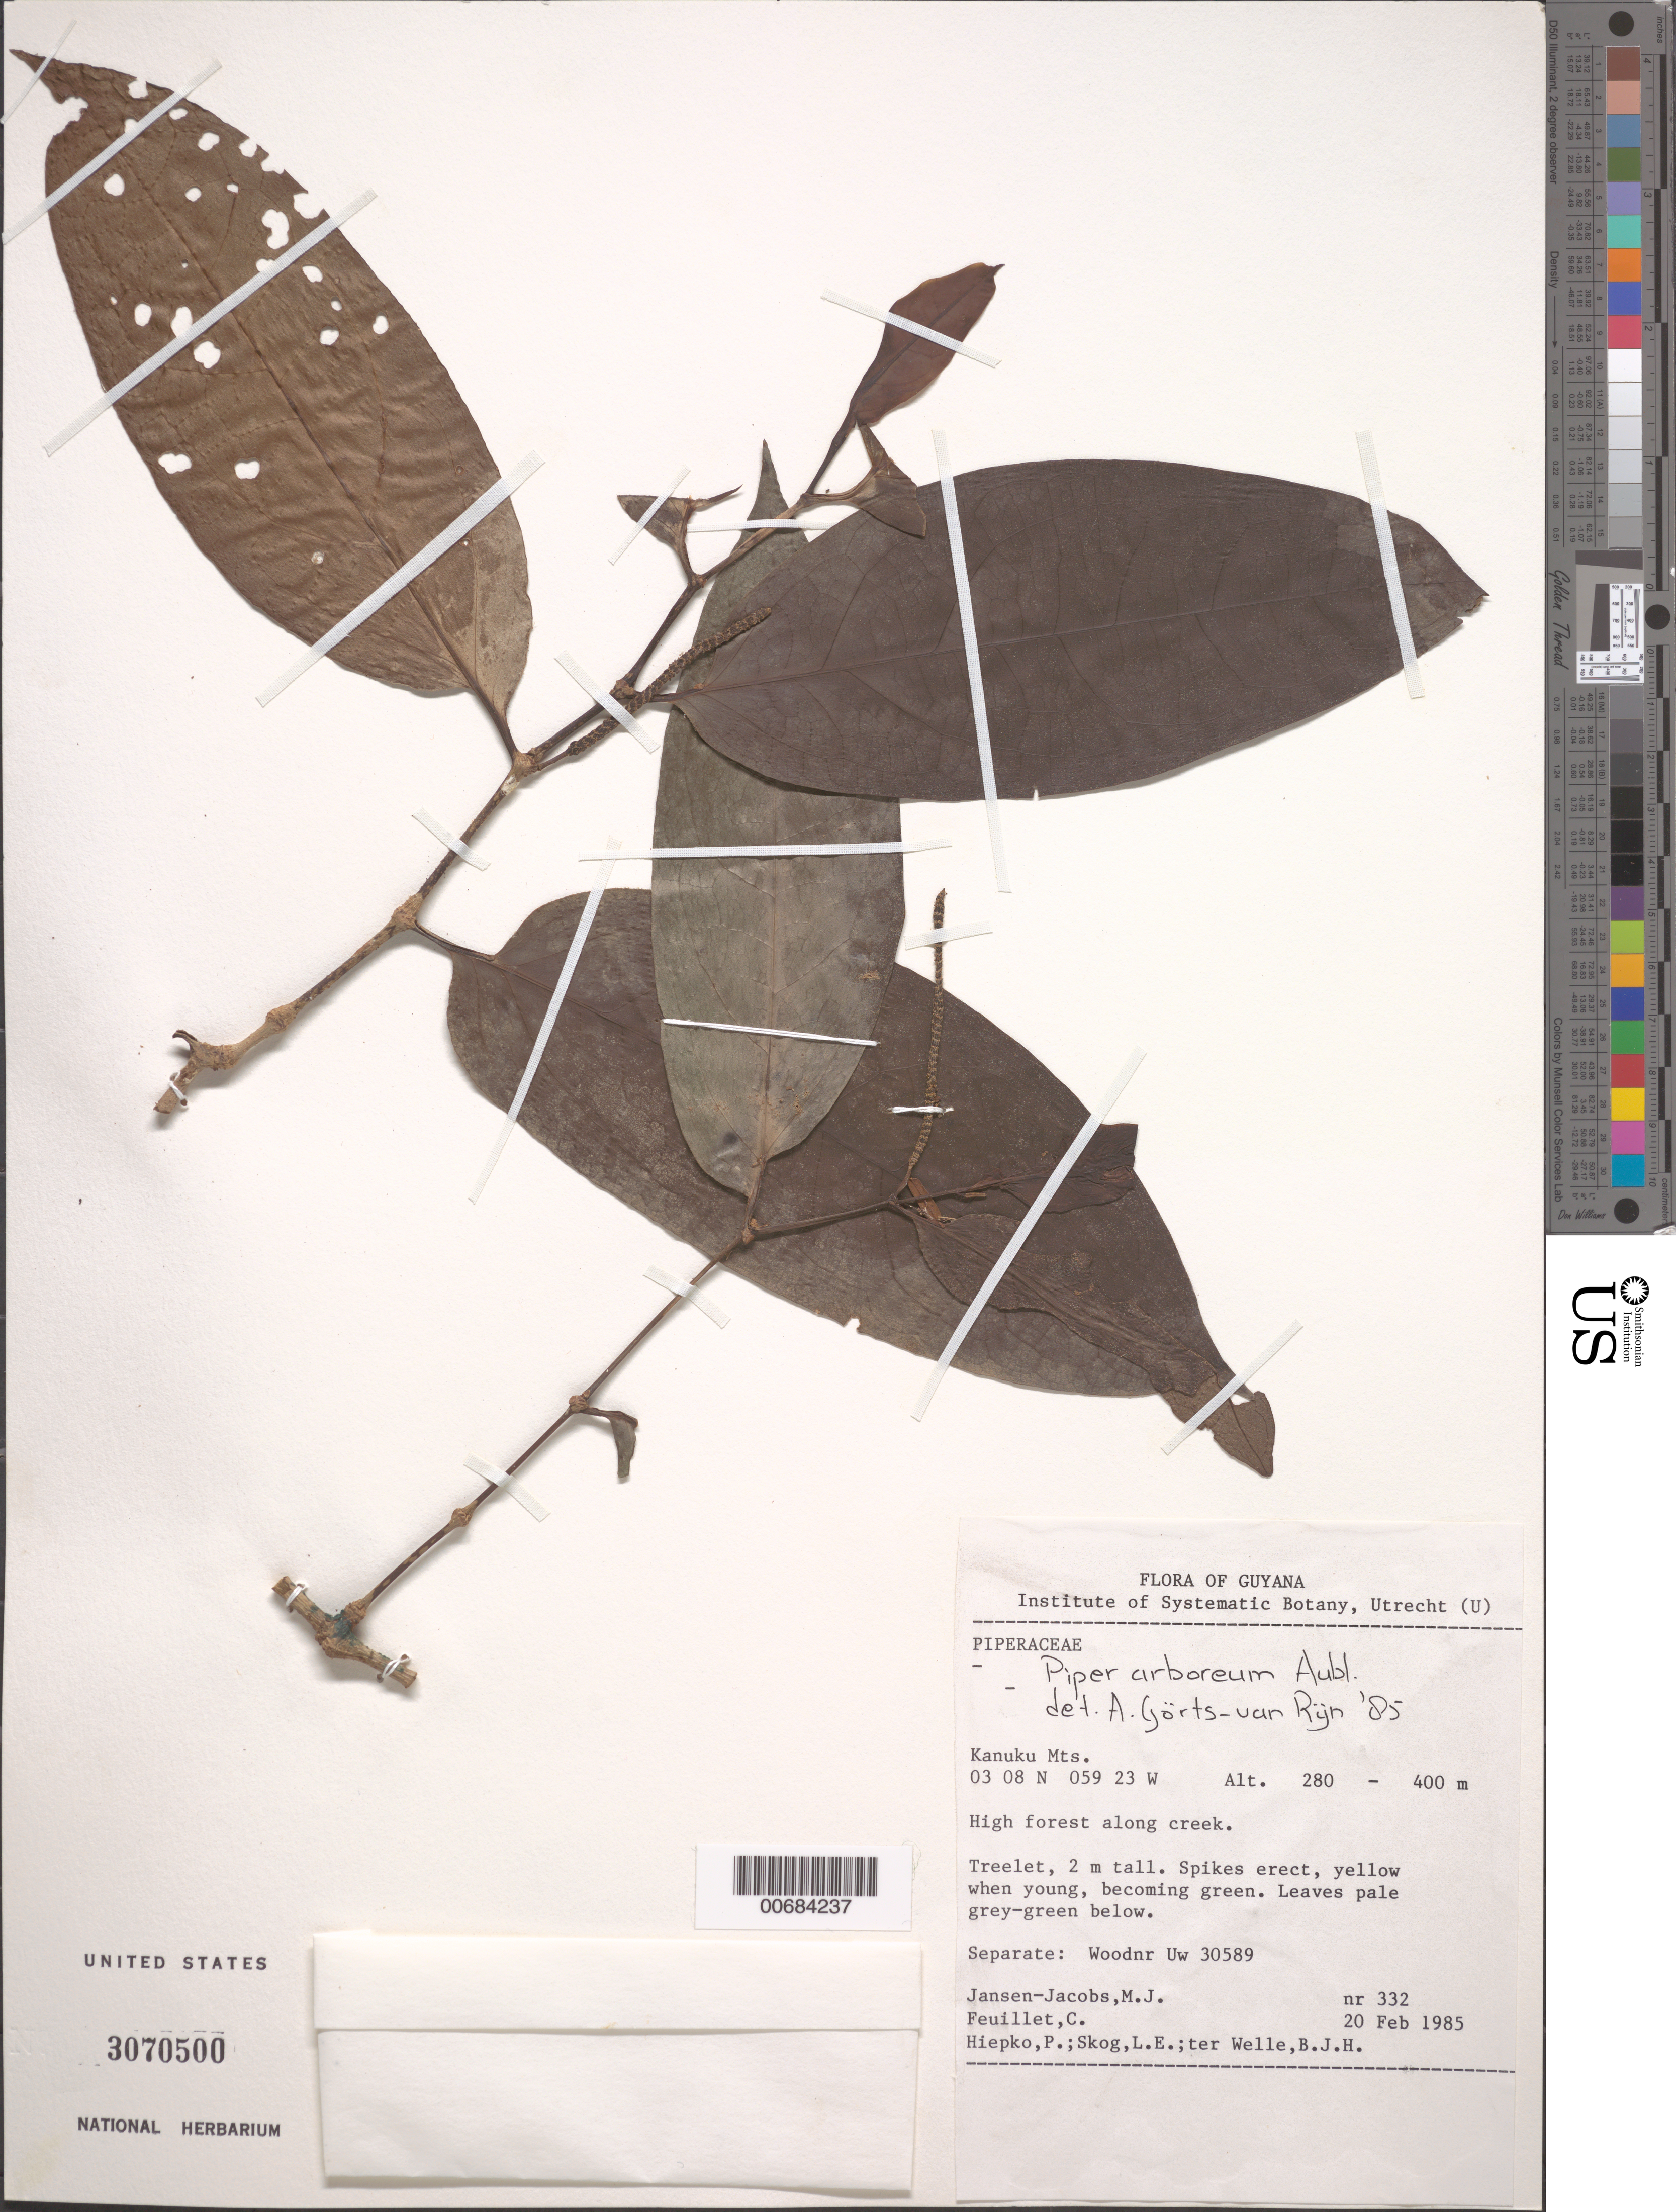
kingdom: Plantae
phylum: Tracheophyta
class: Magnoliopsida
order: Piperales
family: Piperaceae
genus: Piper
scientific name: Piper arboreum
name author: Aubl.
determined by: Görts-van Rijn, A. R. A.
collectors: M. J. Jansen-Jacobs, C. Feuillet, P. H. Hiepko, L. E. Skog & B. Welle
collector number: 332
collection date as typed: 20-Feb-85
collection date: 1985-02-20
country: Guyana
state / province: U. Takutu-U. Essequibo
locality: Kanuku Mts.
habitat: High forest along creek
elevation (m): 280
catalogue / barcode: US 3070500